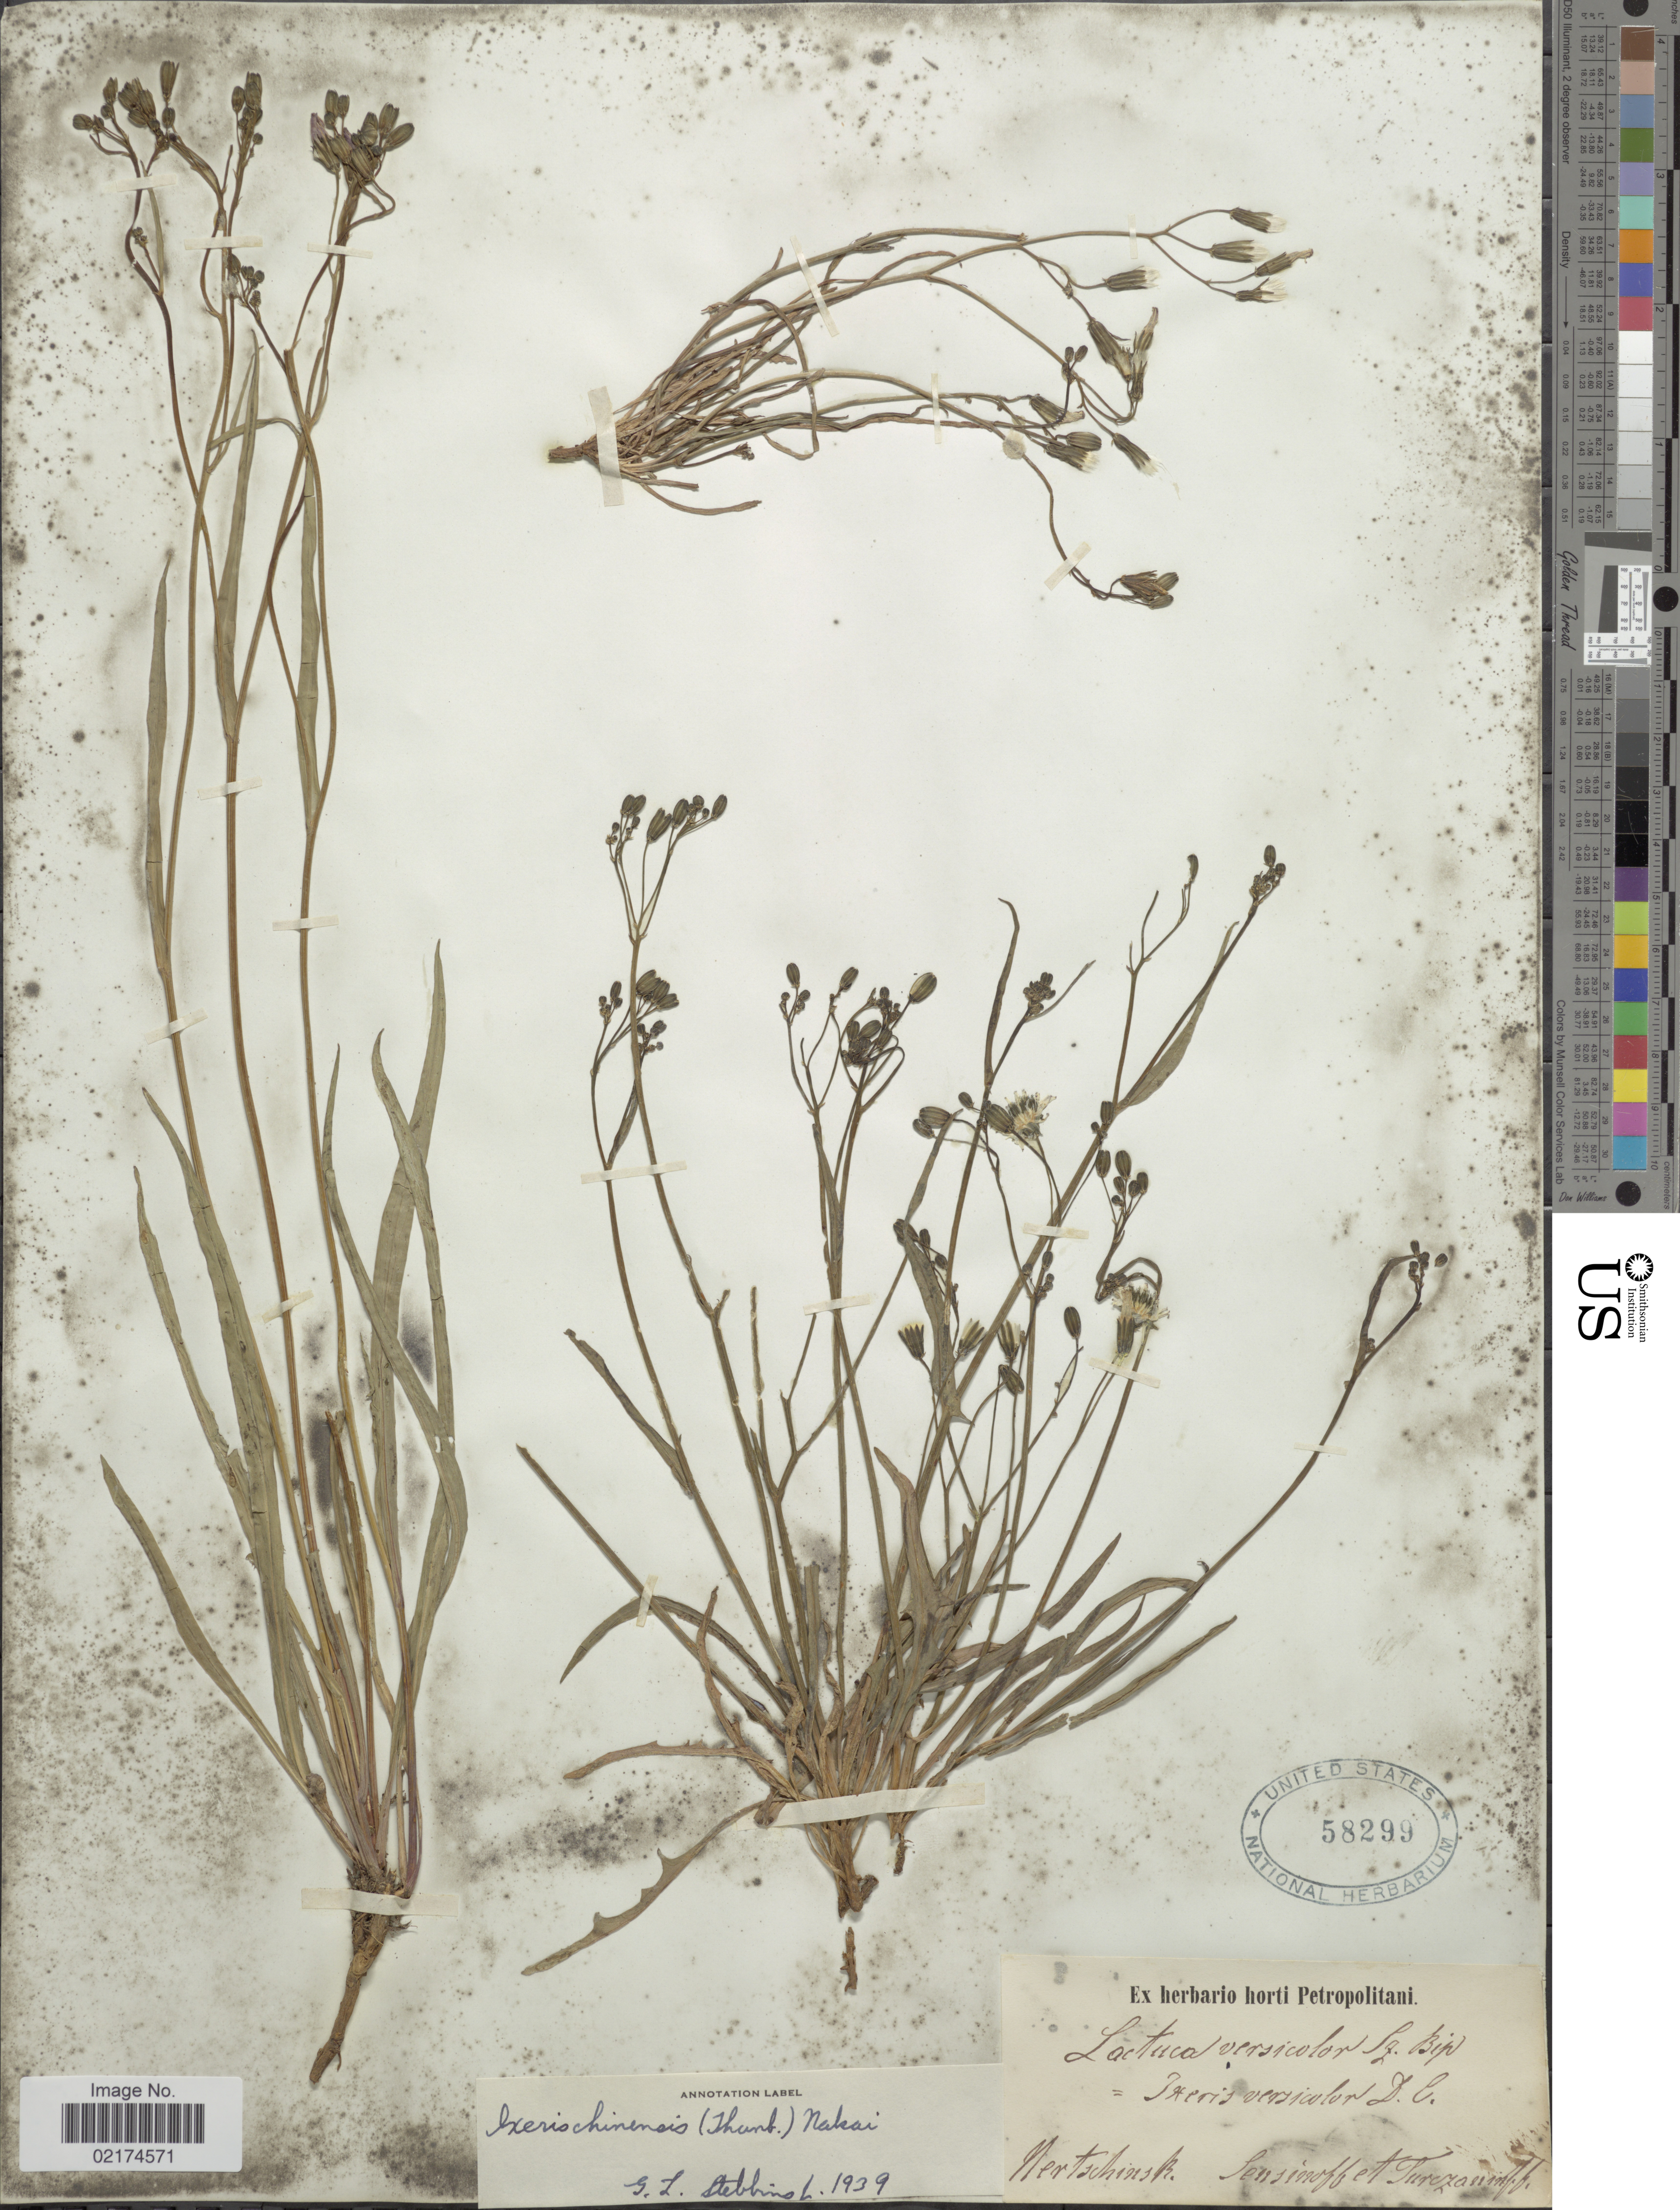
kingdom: Plantae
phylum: Tracheophyta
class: Magnoliopsida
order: Asterales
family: Asteraceae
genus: Ixeris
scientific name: Ixeris chinensis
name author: (Thunb.) Nakai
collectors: Sensinoff & N. Turczaninow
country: Russian Federation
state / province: Zabaykalsky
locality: Nertschinsk (Nerchinsk)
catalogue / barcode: US 58299